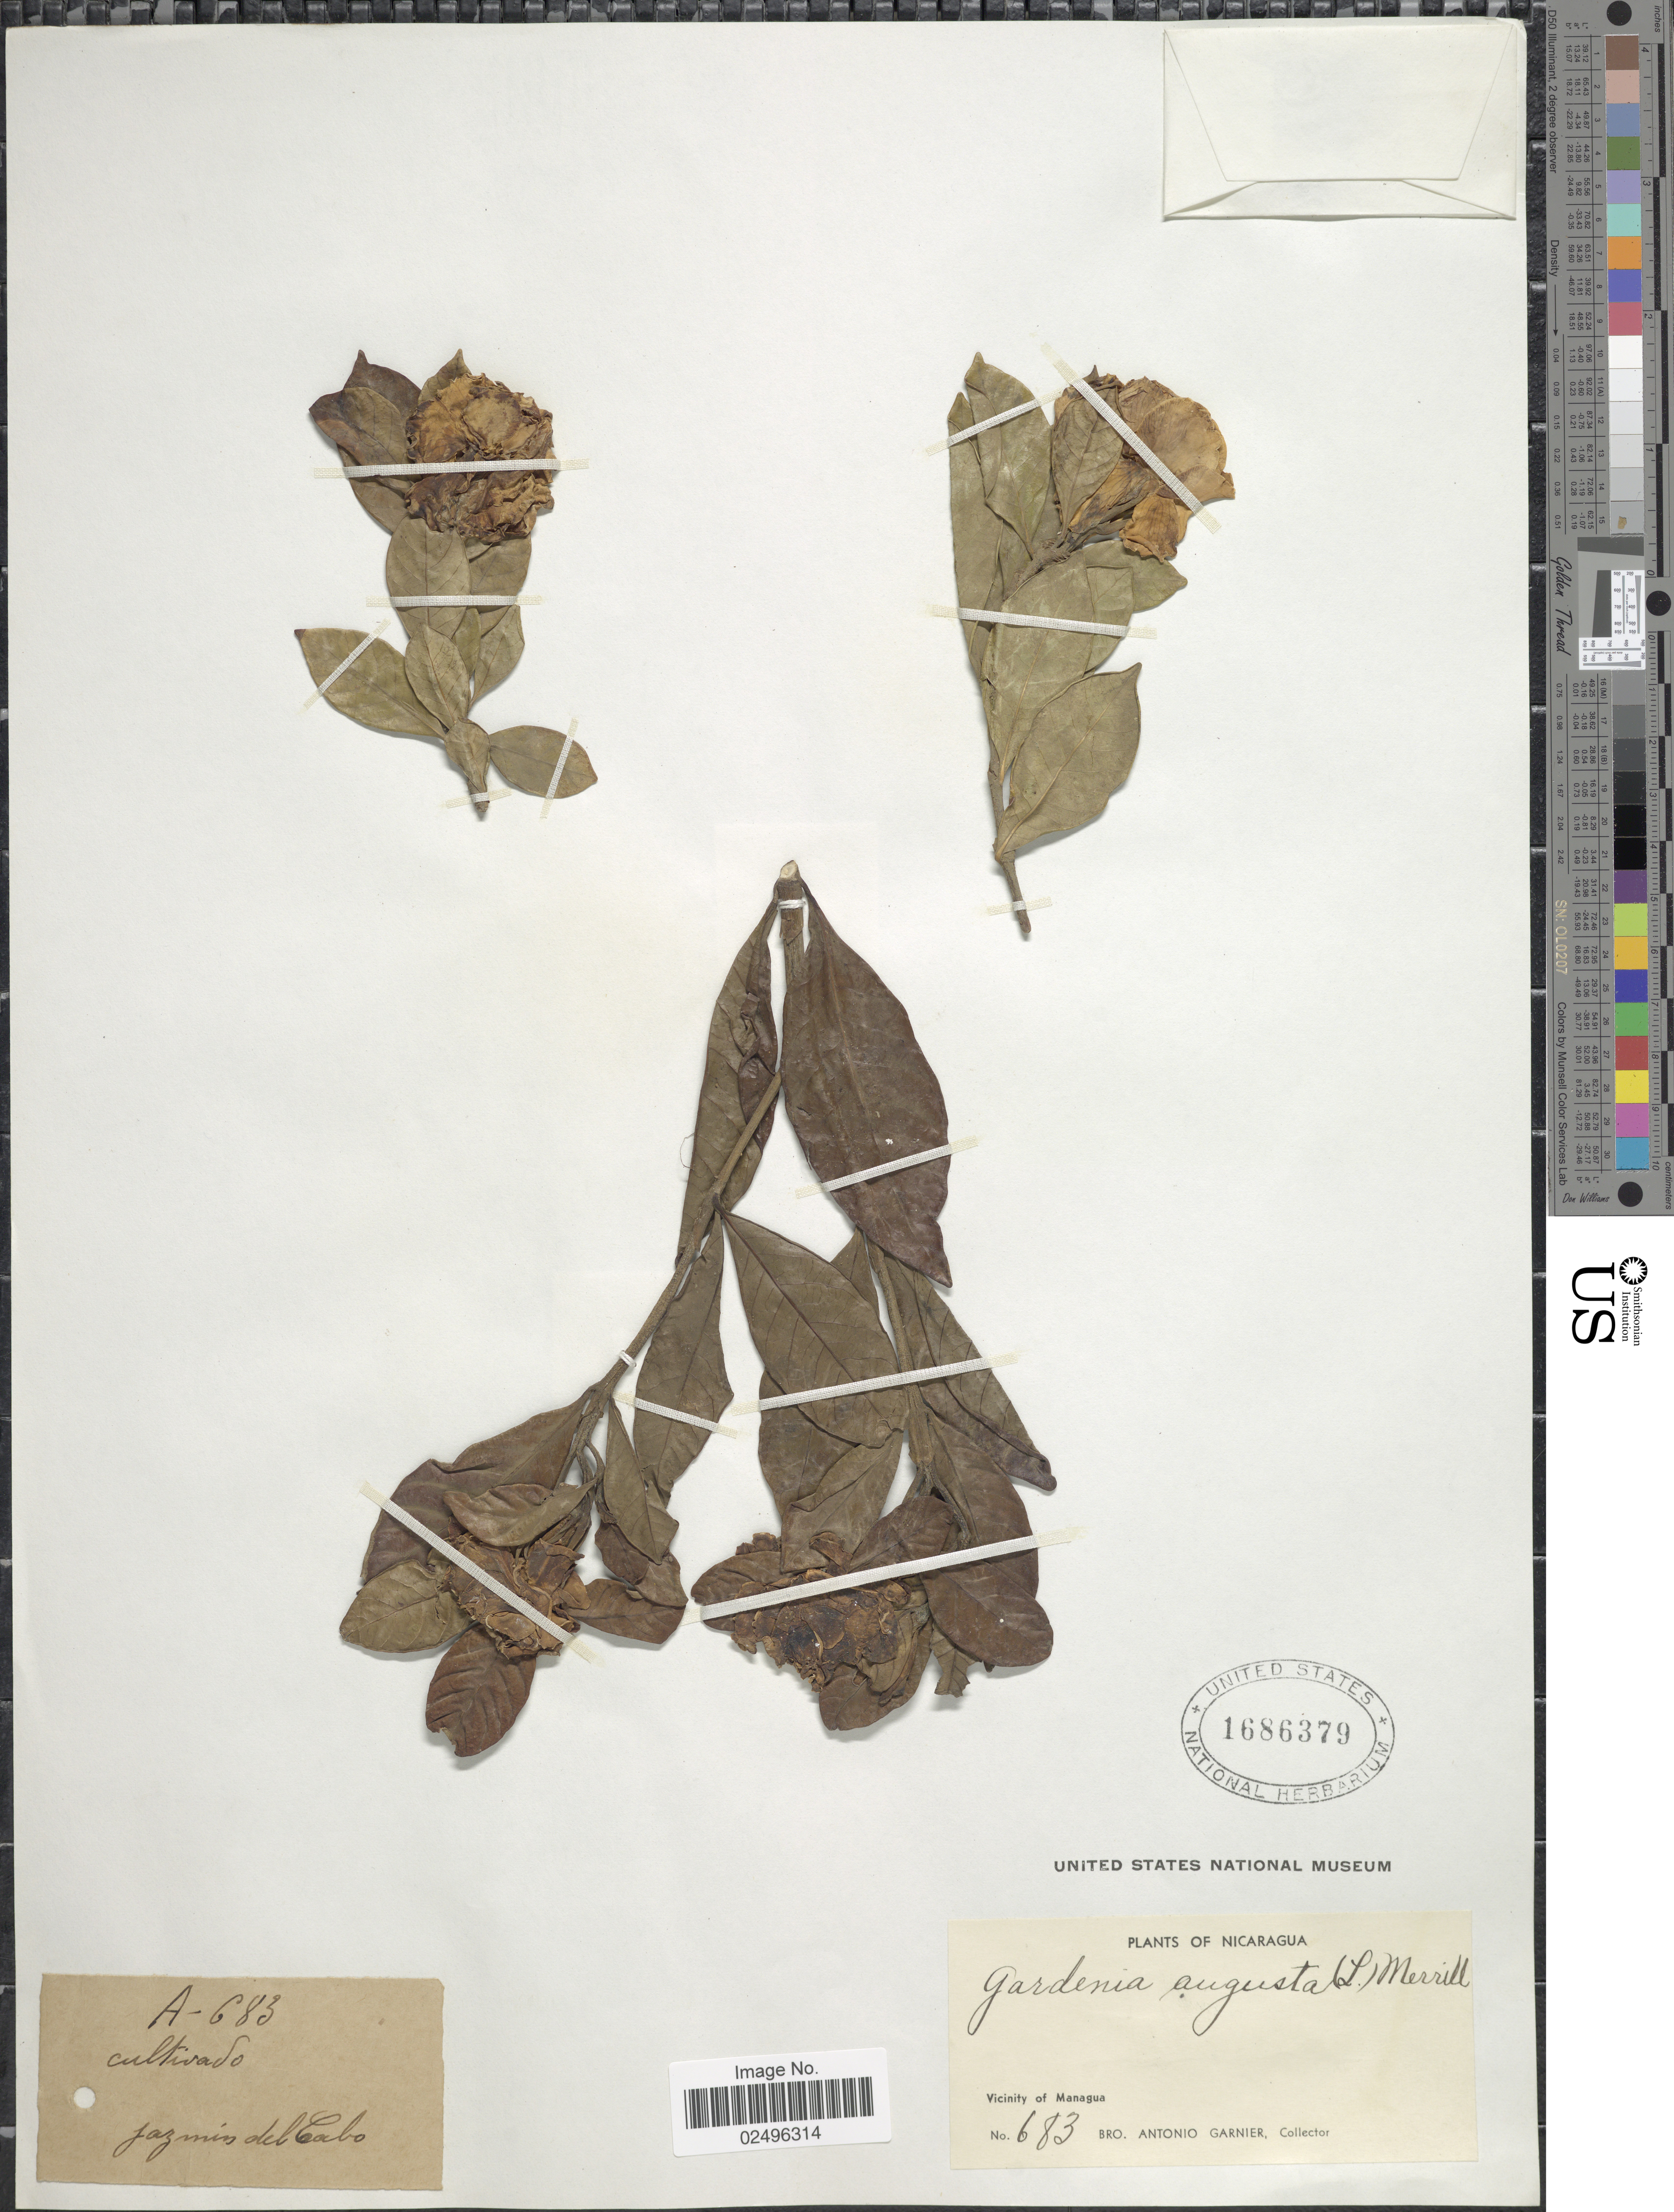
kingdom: Plantae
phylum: Tracheophyta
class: Magnoliopsida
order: Gentianales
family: Rubiaceae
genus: Gardenia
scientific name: Gardenia augusta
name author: (L.) Merr.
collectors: Bro. A. Garnier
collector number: A-683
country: Nicaragua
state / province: Managua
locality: Jazmin del Cabo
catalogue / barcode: US 1686379